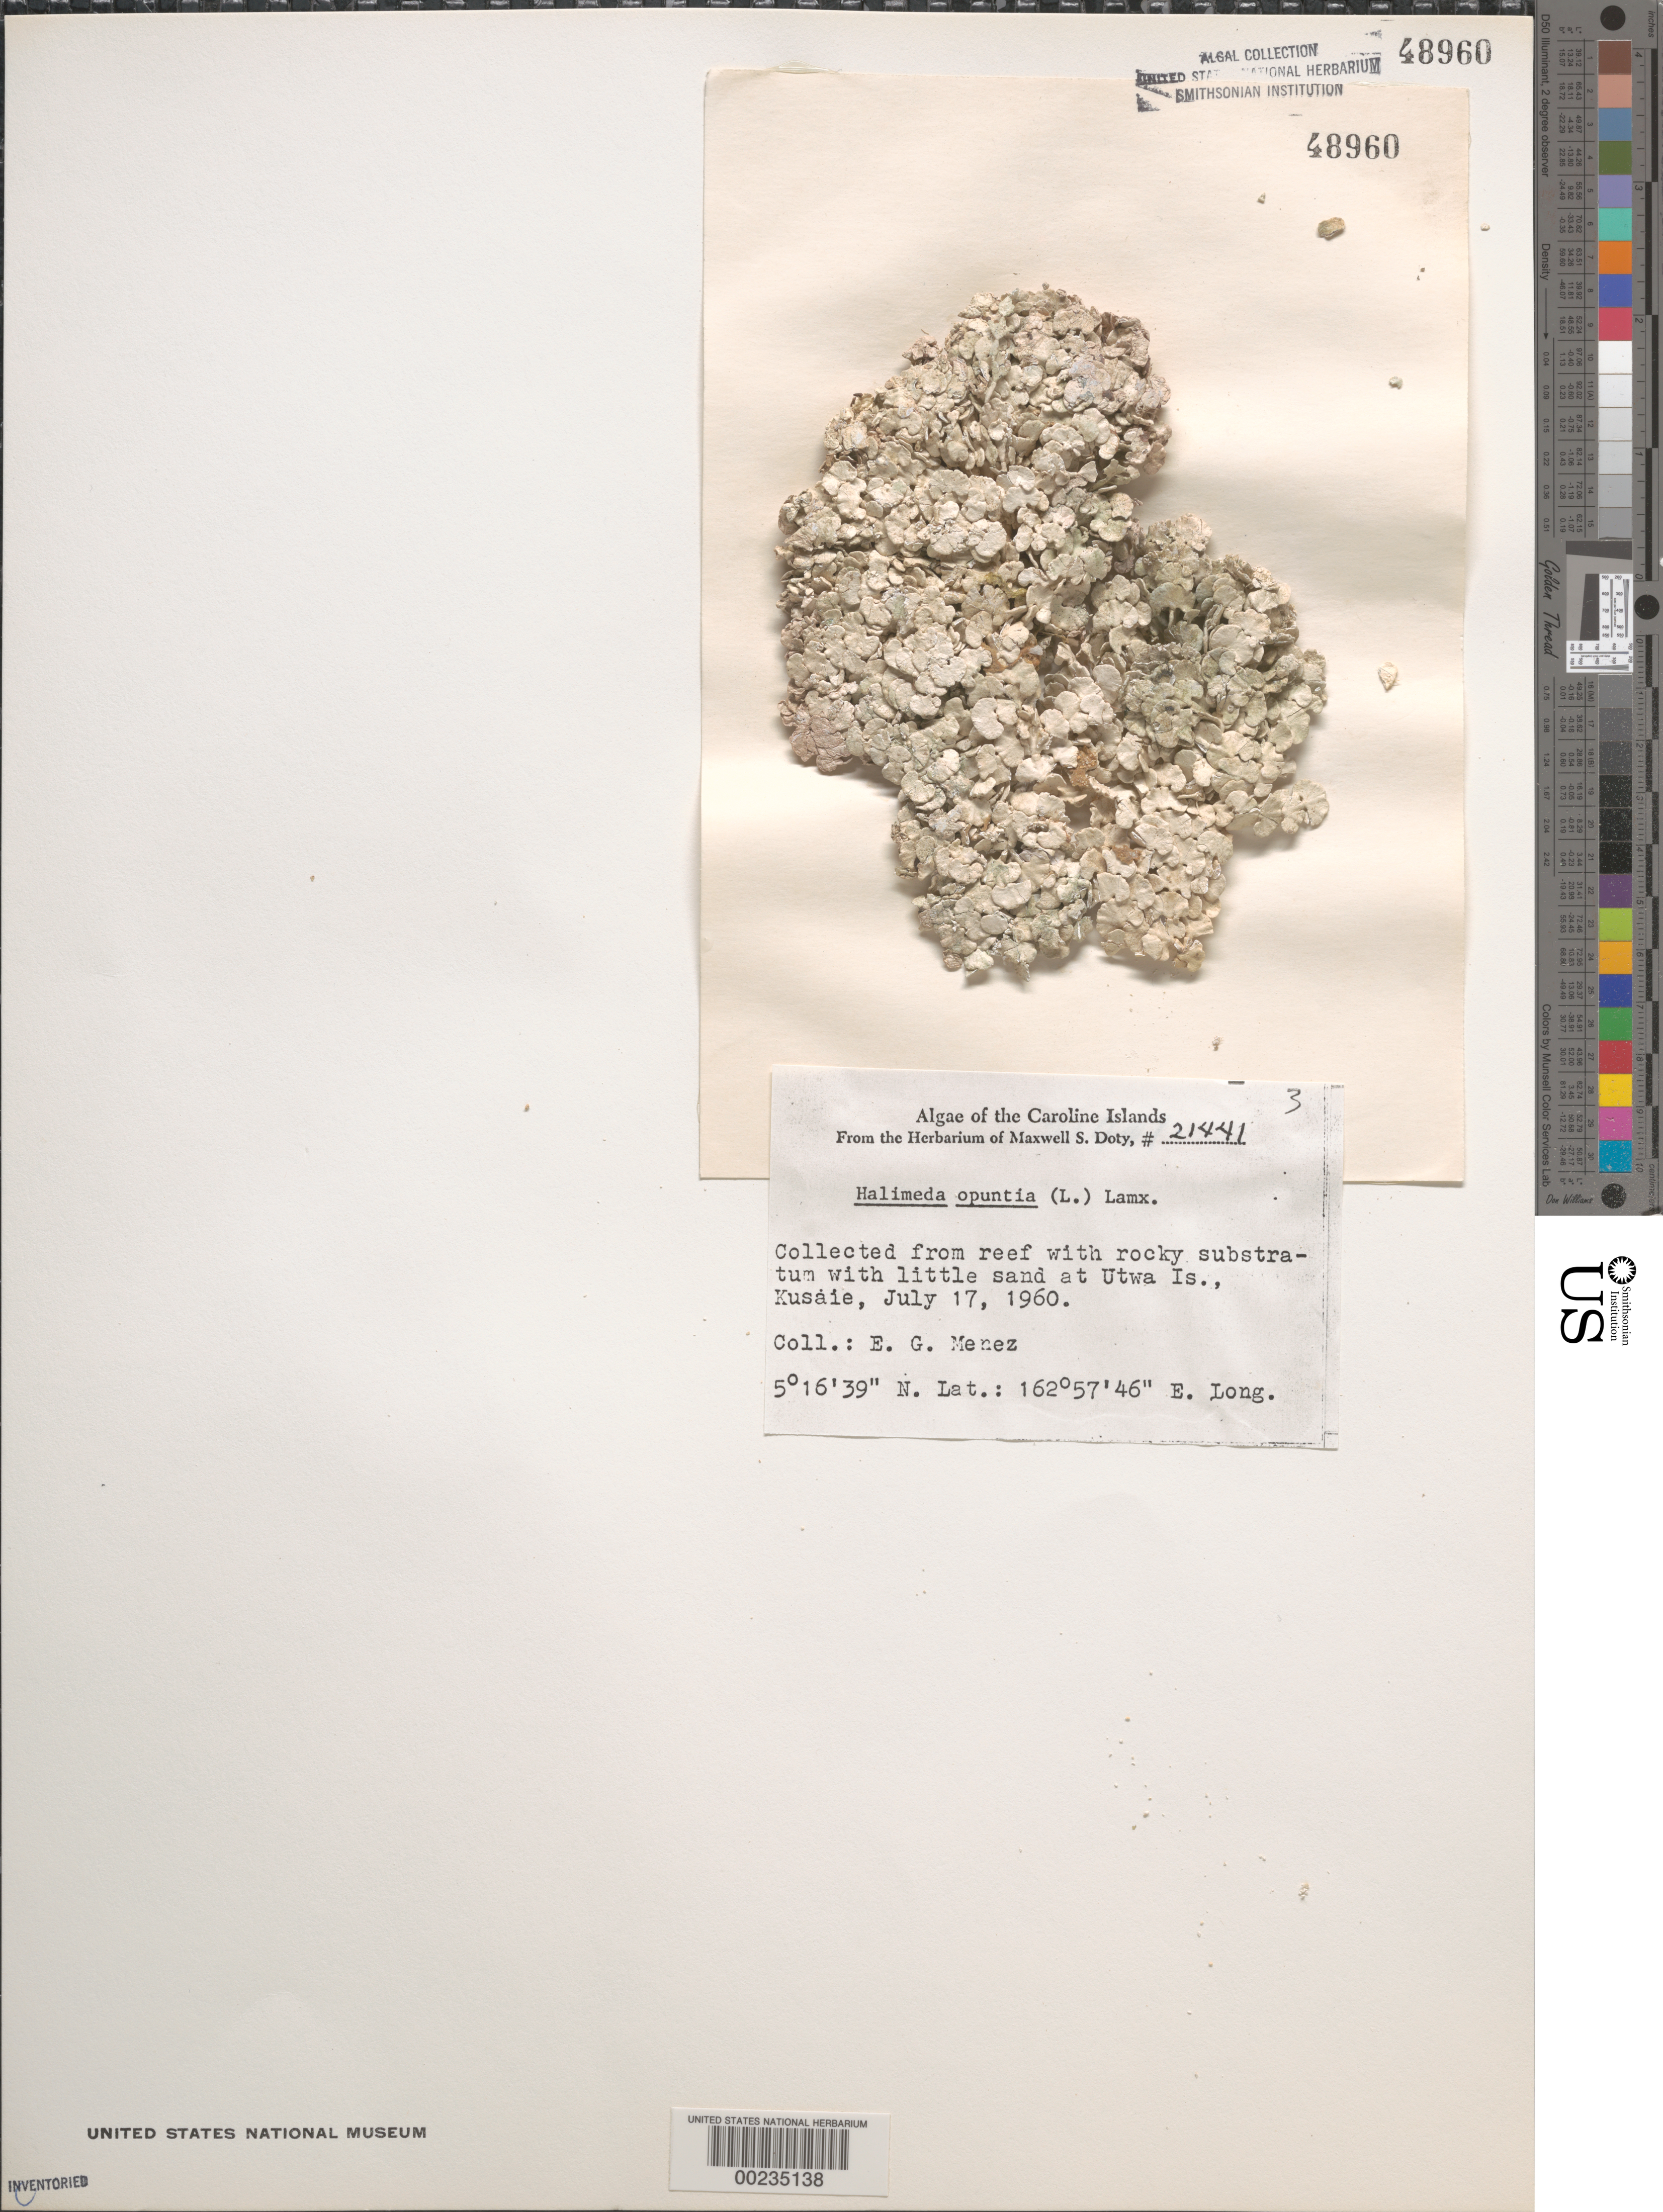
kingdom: Plantae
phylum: Chlorophyta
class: Ulvophyceae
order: Bryopsidales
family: Halimedaceae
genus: Halimeda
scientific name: Halimeda opuntia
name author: (L.) J.V.Lamouroux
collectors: Meñez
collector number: MSD 21441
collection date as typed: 17 Jul 1960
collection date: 1960-07-17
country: Micronesia, Federated States of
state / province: Kosrae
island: Utwa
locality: Utwa Island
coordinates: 5 16' 39" N, 162 57' 46" E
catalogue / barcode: US 48960